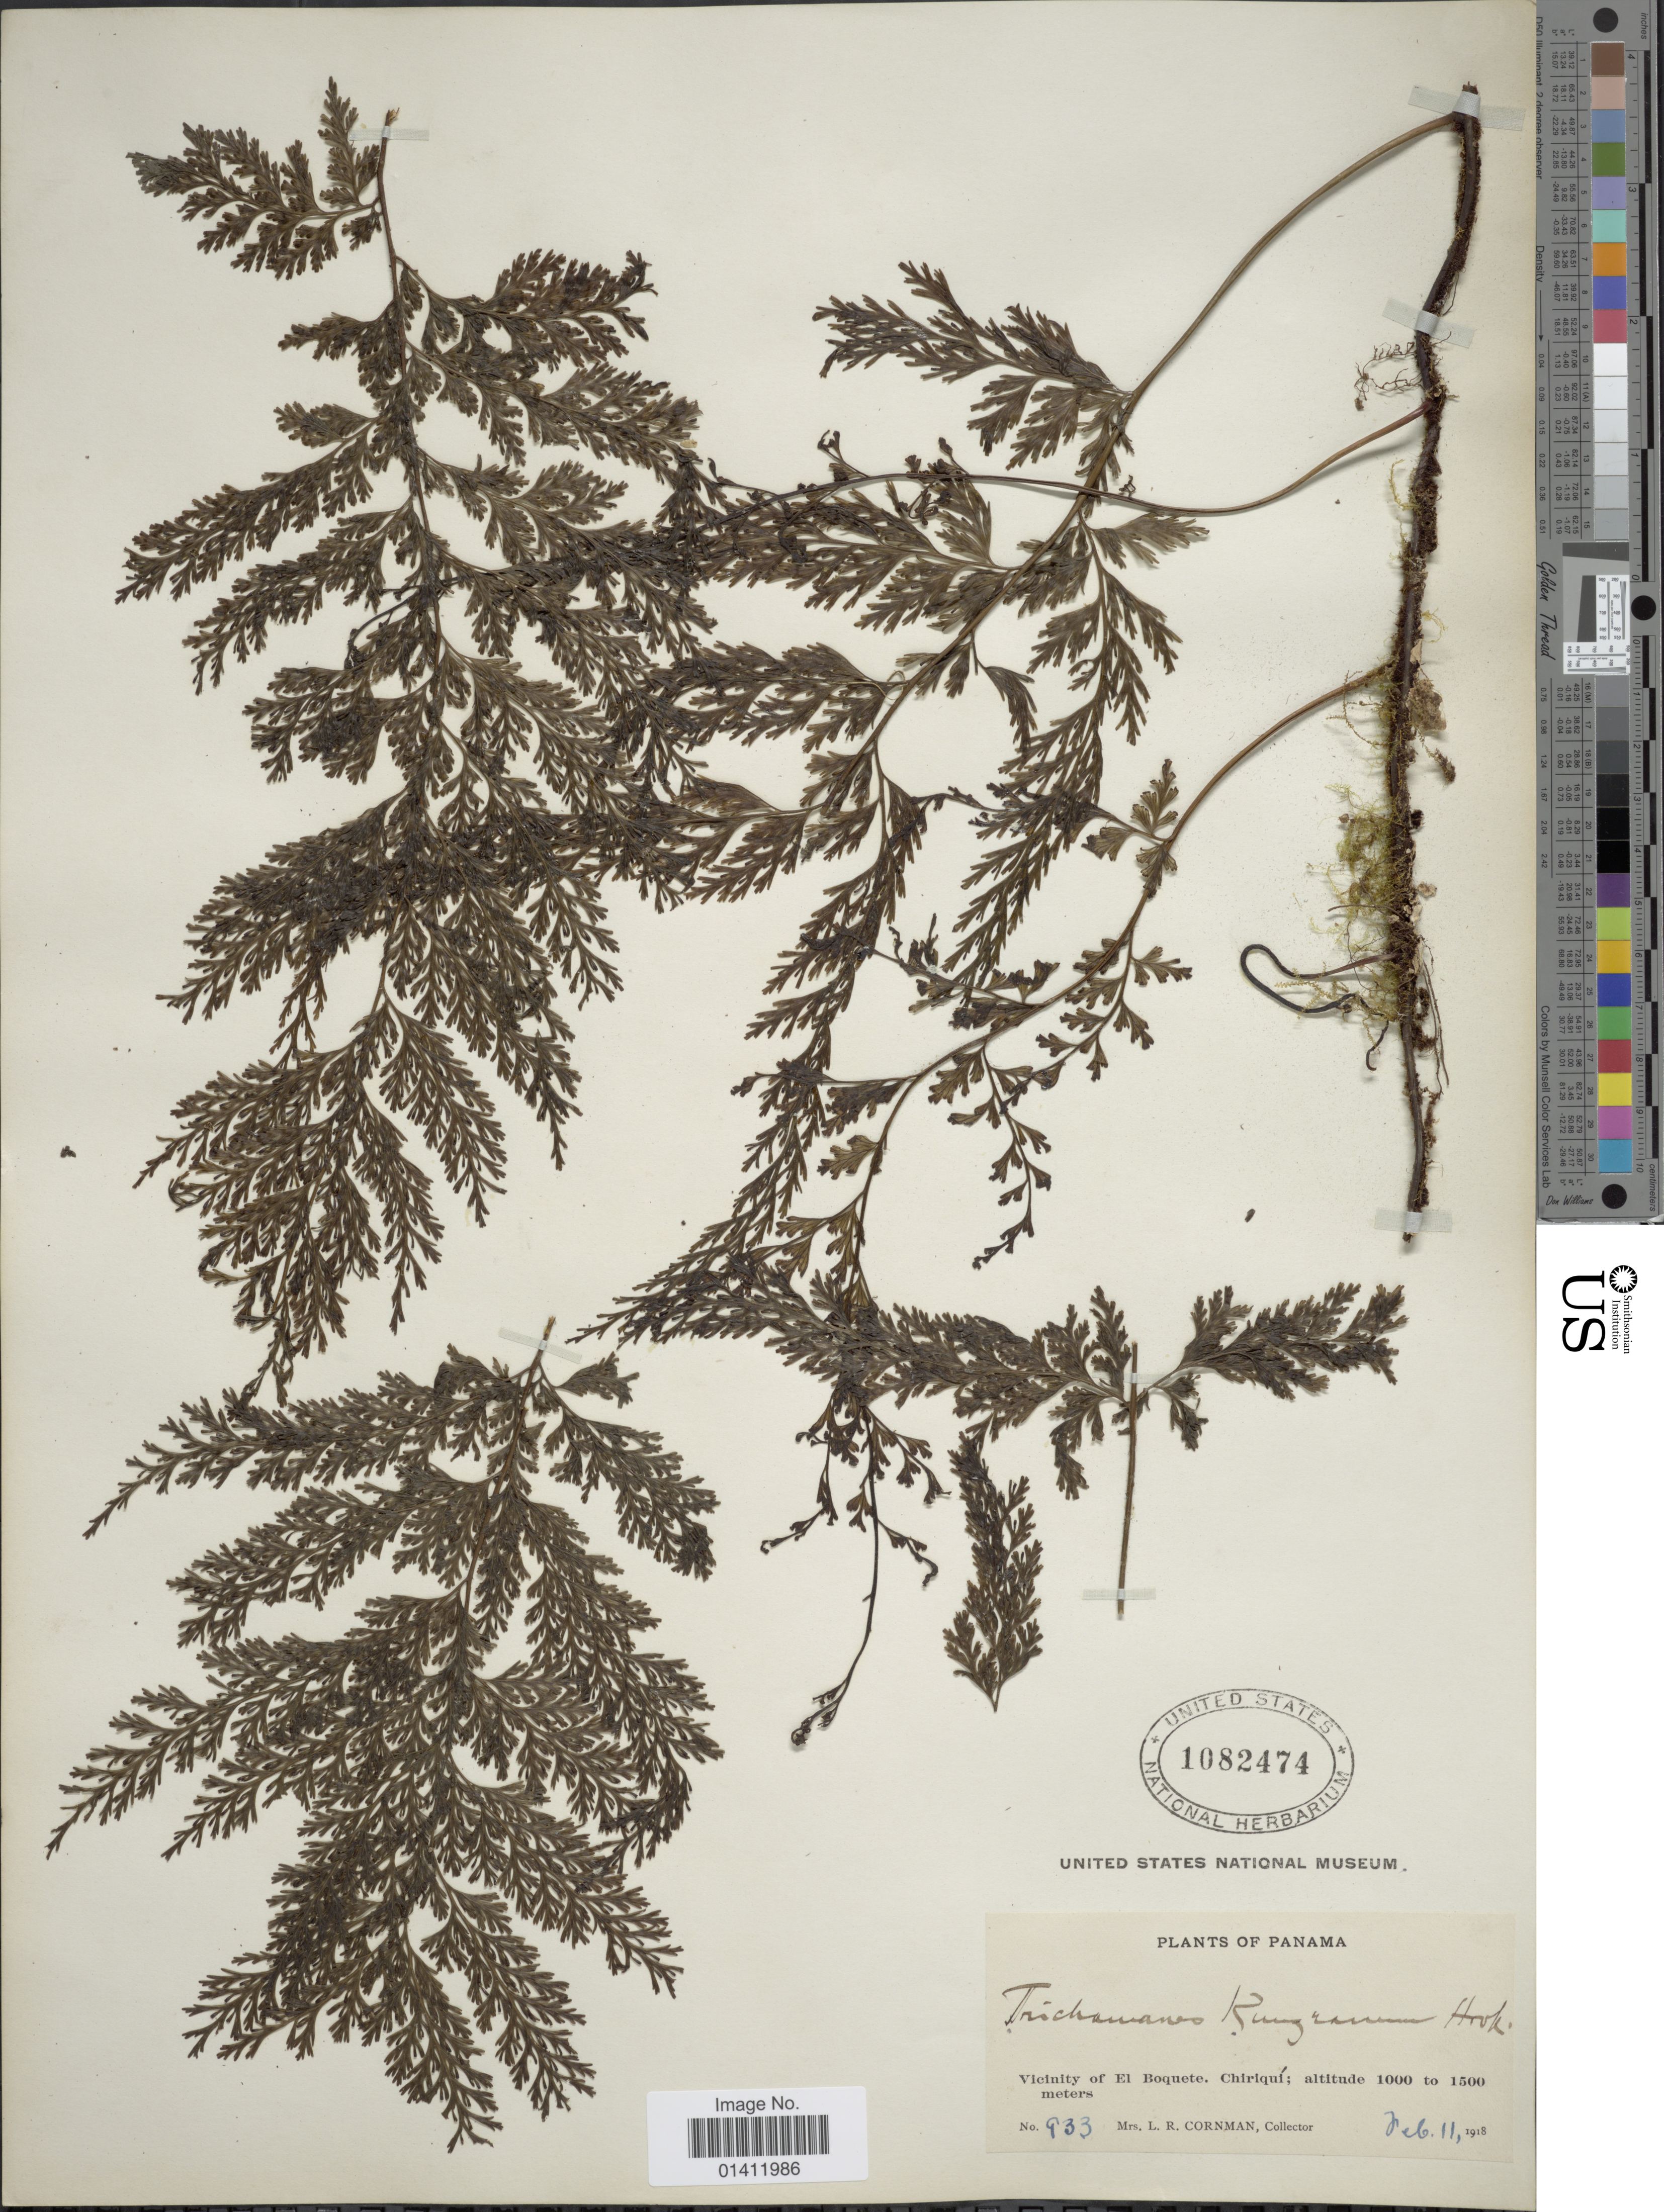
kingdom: Plantae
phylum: Tracheophyta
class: Polypodiopsida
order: Hymenophyllales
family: Hymenophyllaceae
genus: Vandenboschia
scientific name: Vandenboschia radicans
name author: (Sw.) Copel.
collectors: L. Cornman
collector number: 933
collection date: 1918-02-11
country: Panama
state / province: Chiriqui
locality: Vicinity of El Boquete.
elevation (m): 1000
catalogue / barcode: US 1082474